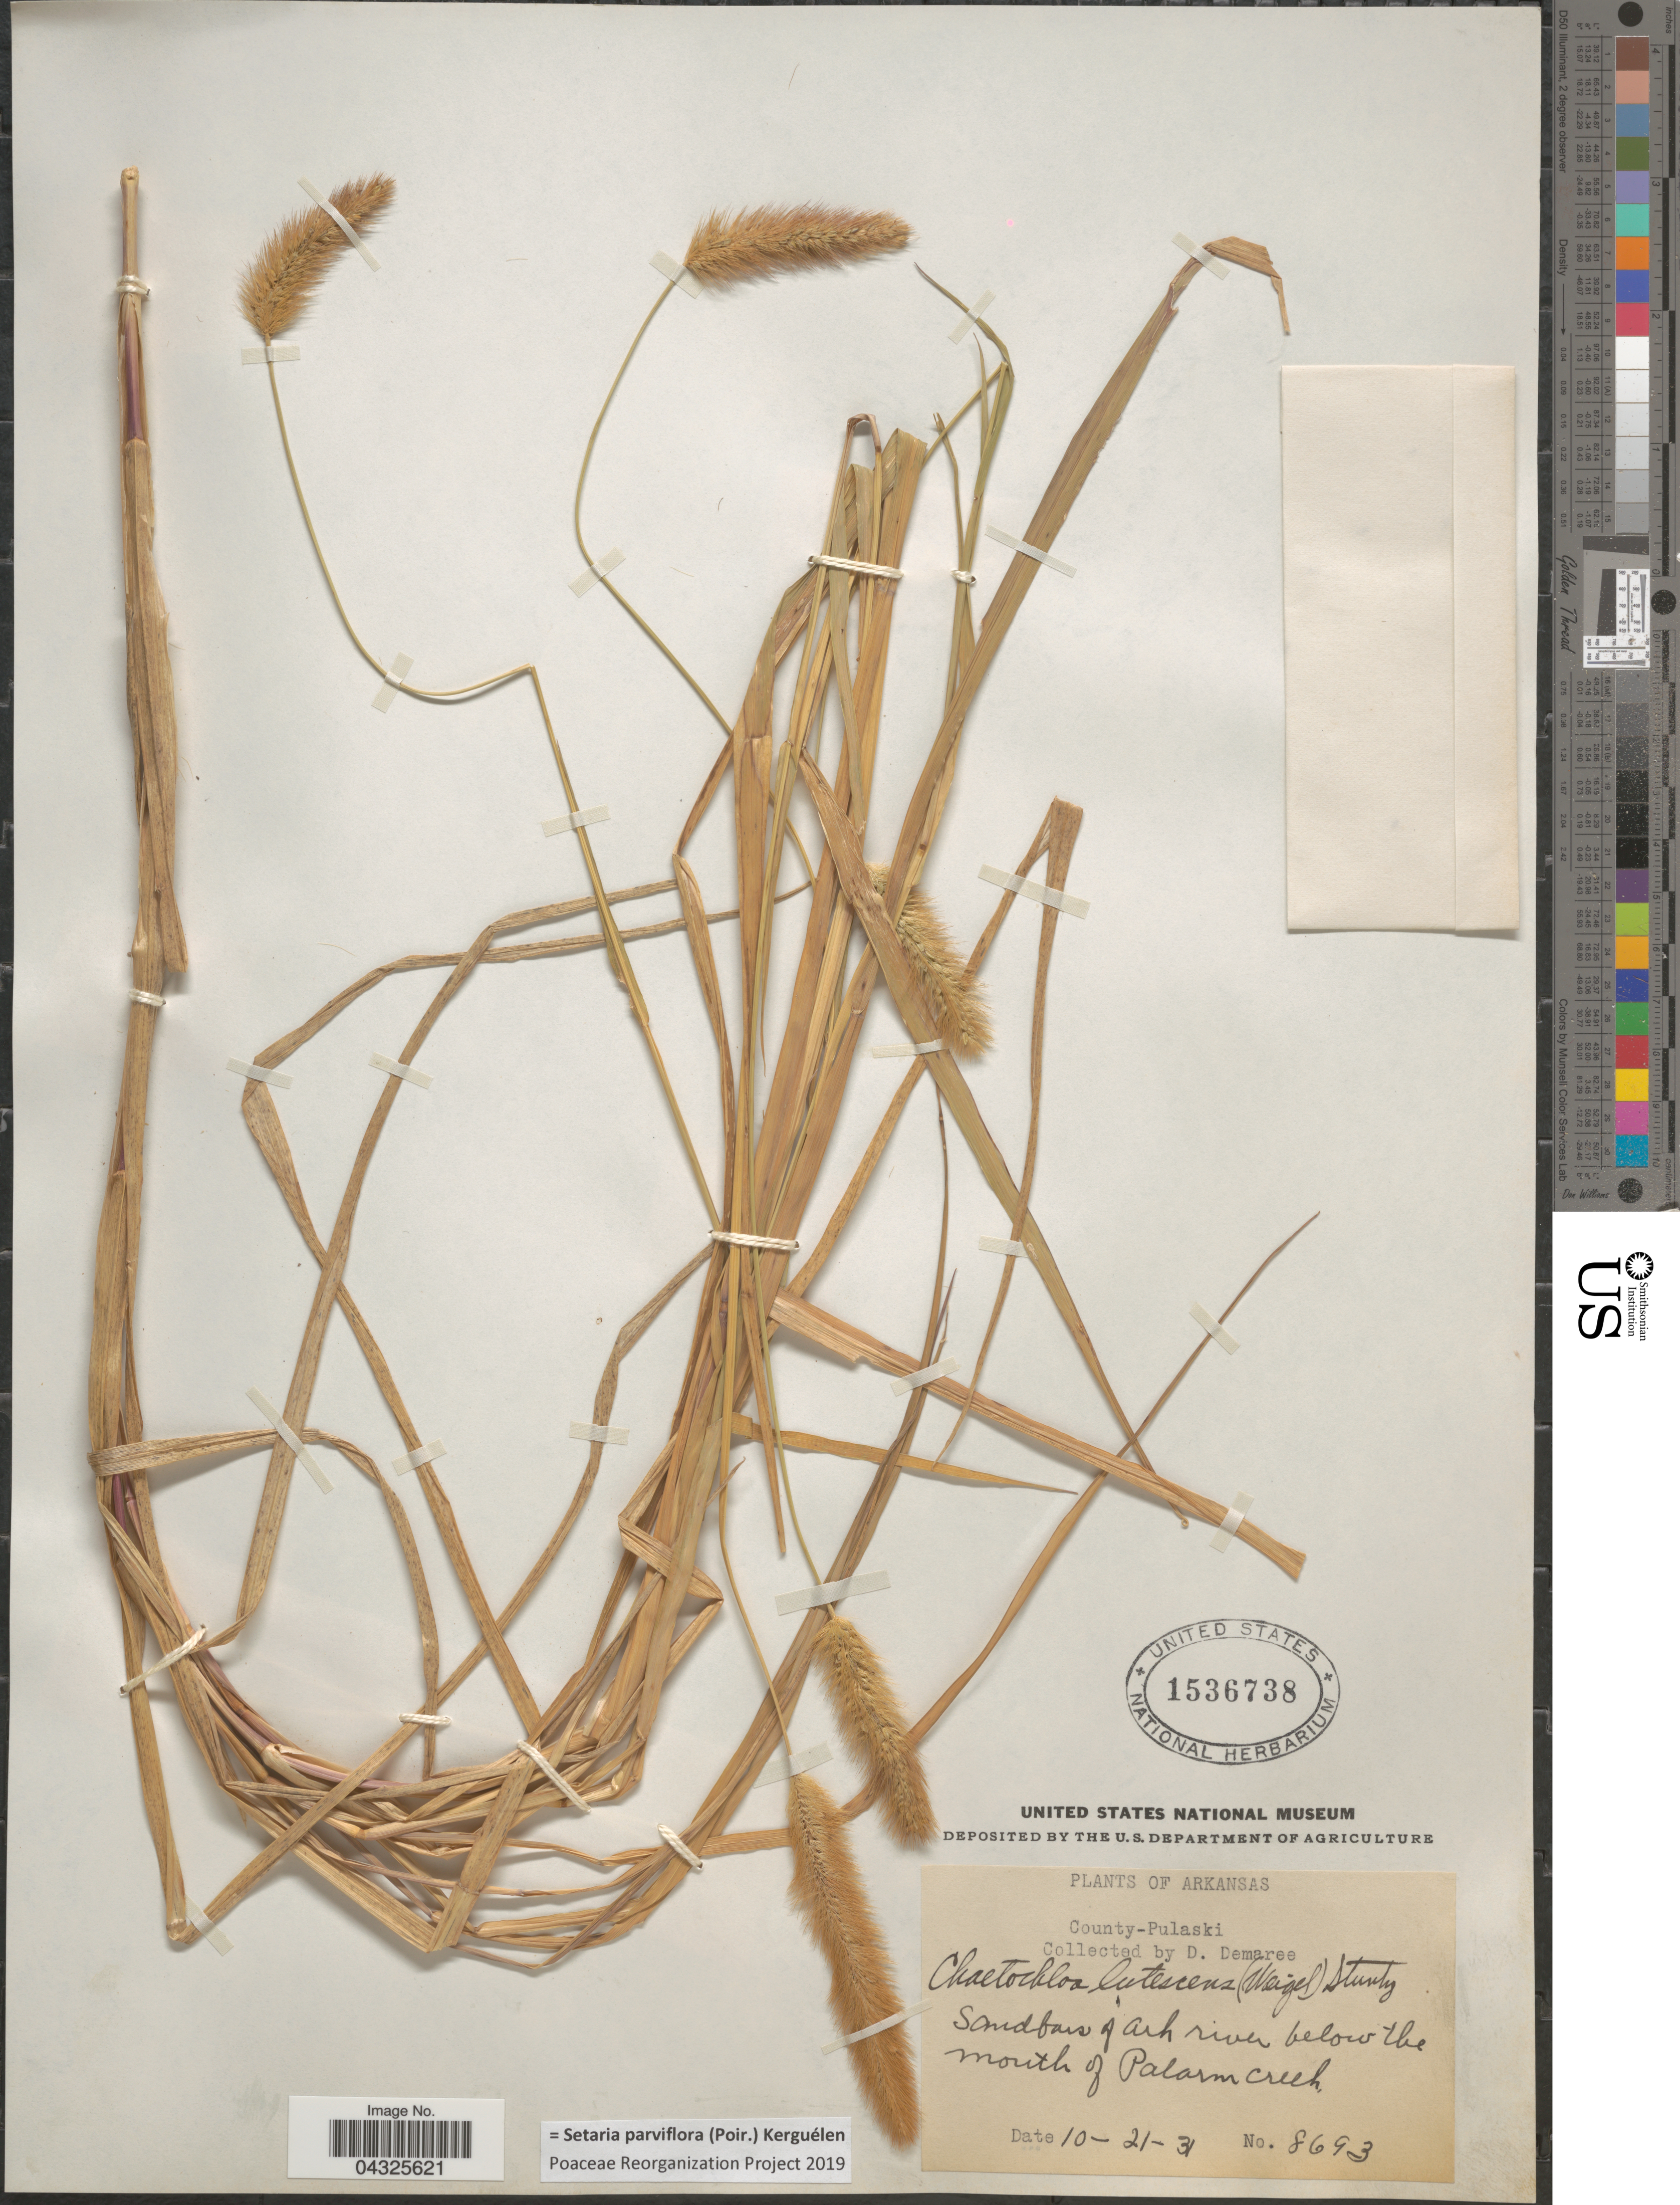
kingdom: Plantae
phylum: Tracheophyta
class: Liliopsida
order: Poales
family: Poaceae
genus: Setaria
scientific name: Setaria parviflora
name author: (Poir.) Kerguélen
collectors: D. Demaree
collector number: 8693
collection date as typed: Transcribed d/m/y: 21/10/31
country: United States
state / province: Arkansas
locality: County- Pulaski. Sandbar of Ash river below the mouth of Palarm Creek.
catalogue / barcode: US 1536738